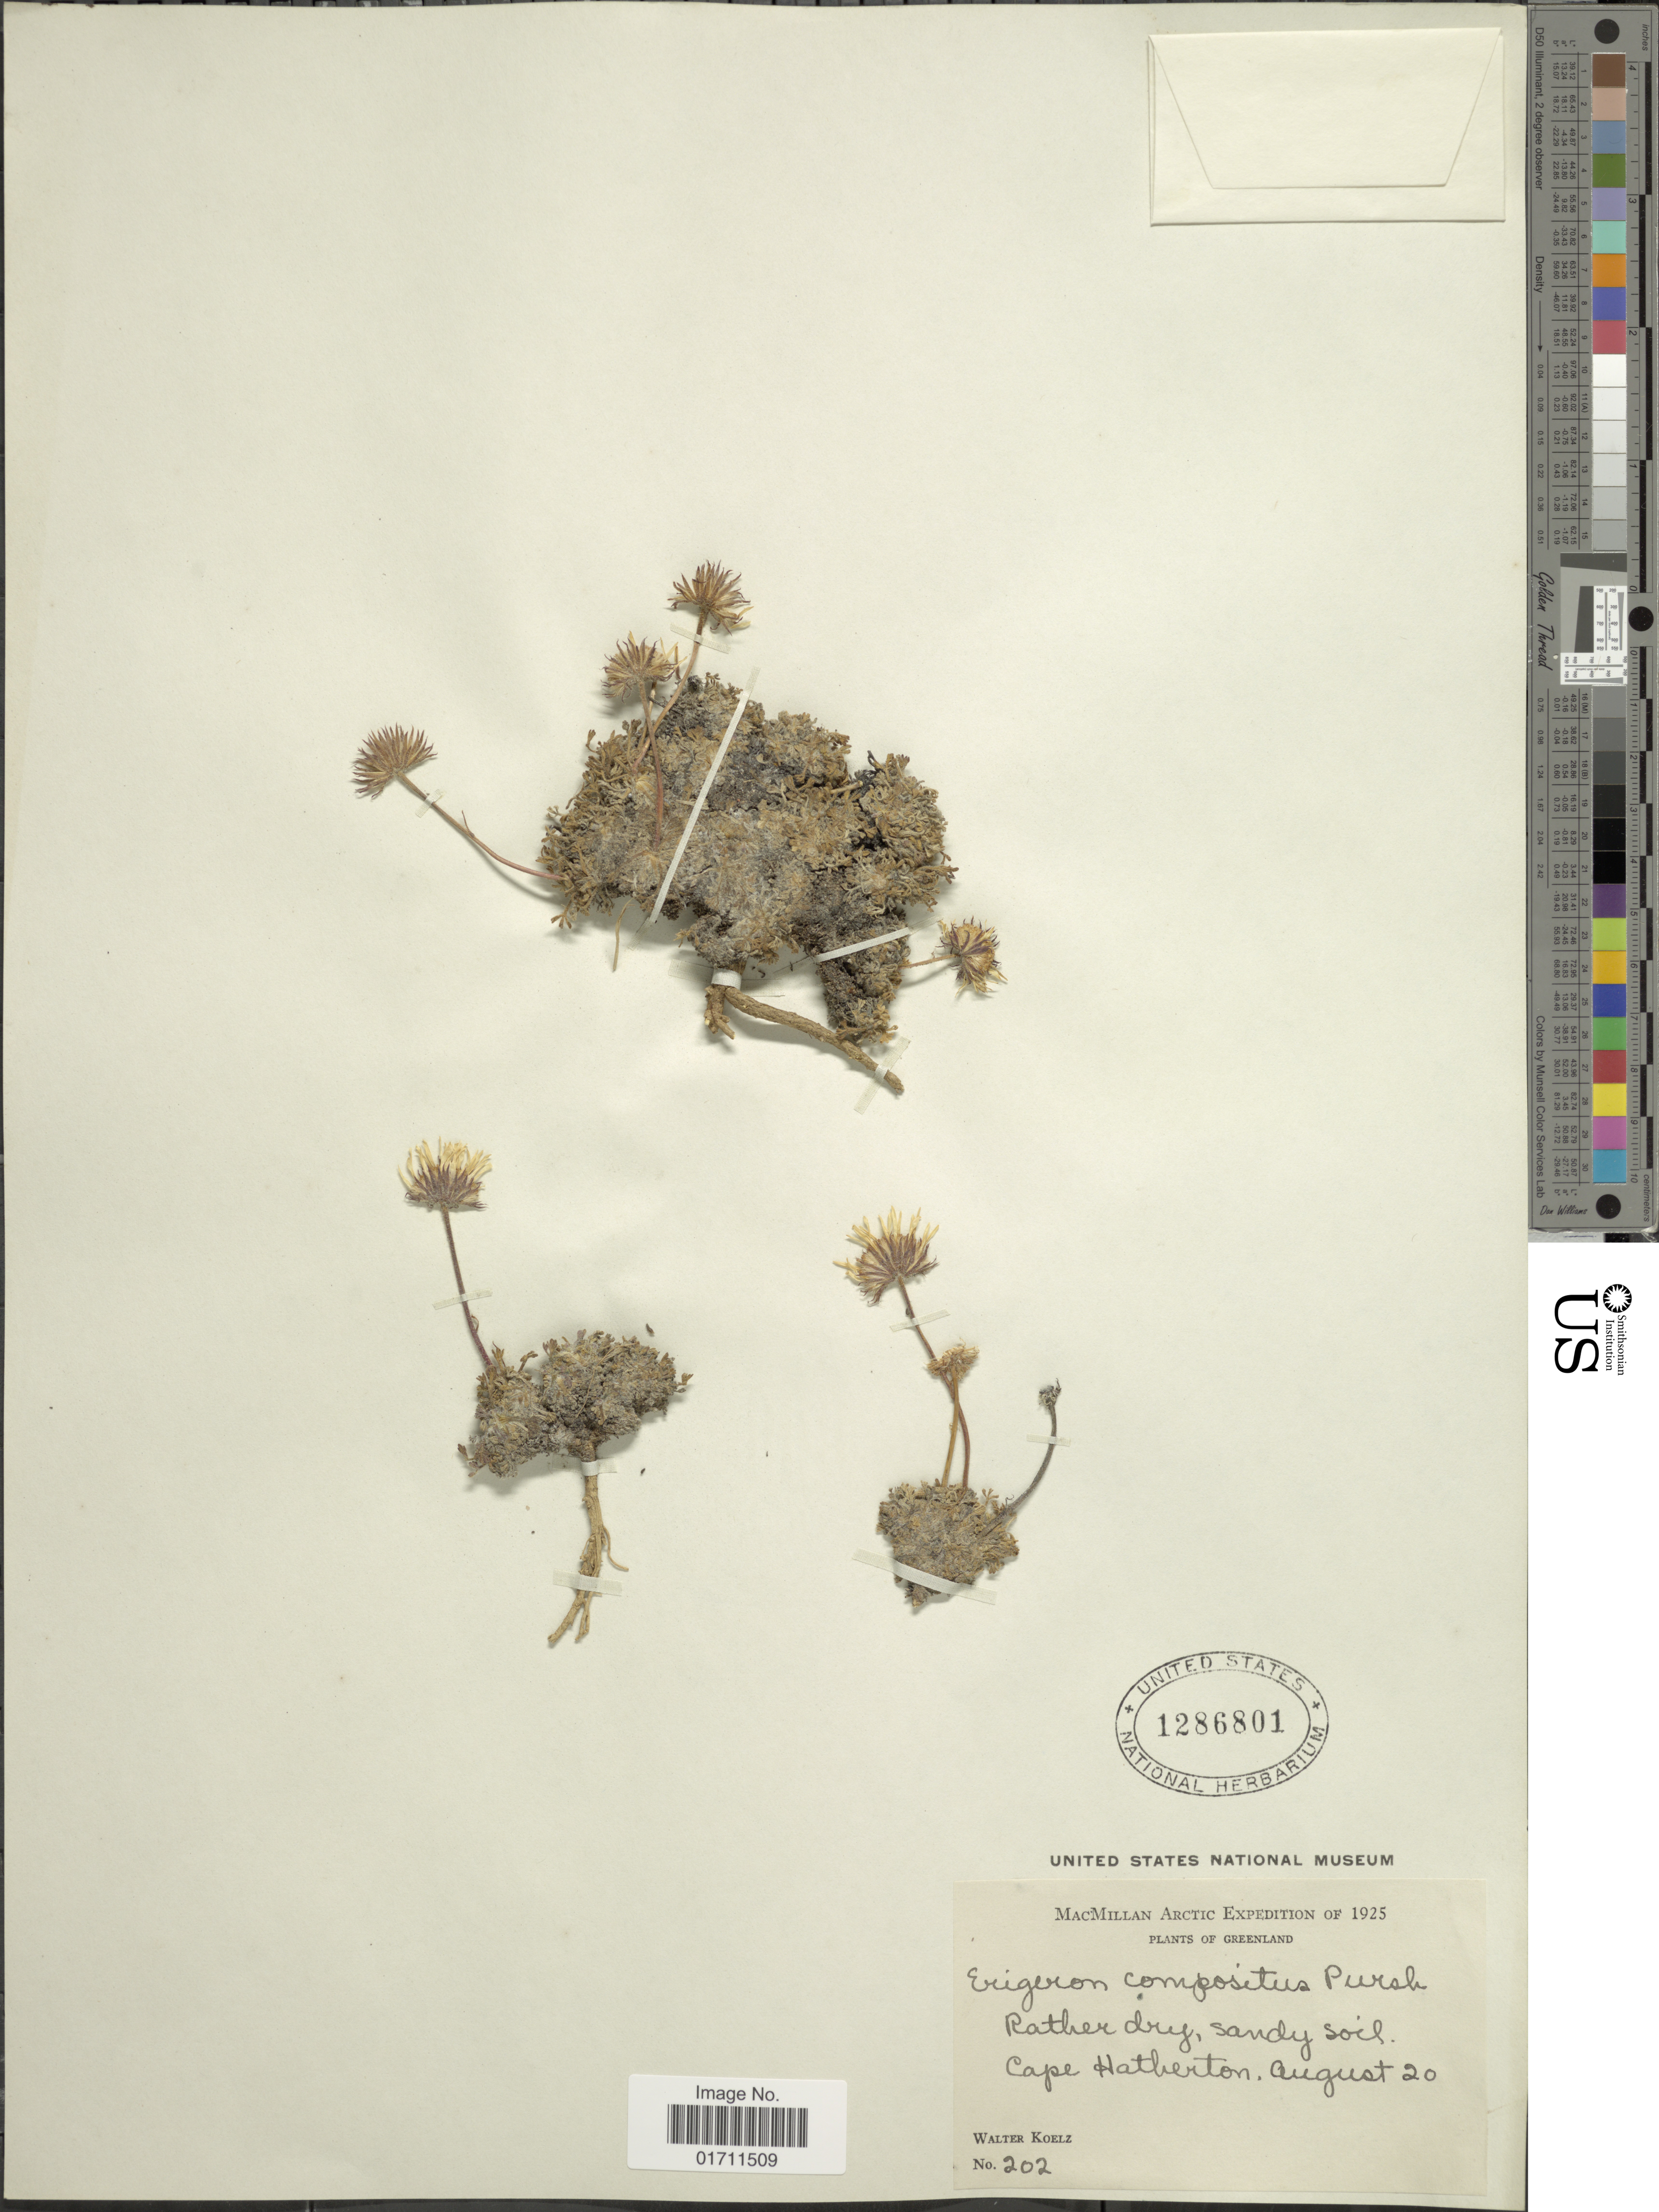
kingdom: Plantae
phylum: Tracheophyta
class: Magnoliopsida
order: Asterales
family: Asteraceae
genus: Erigeron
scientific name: Erigeron compositus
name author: Pursh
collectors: W. N. Koelz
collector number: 202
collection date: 1925-08-20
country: Greenland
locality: MacMillan Arctic, rather dry, sandy soil. Cape Hatherton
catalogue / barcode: US 1286801